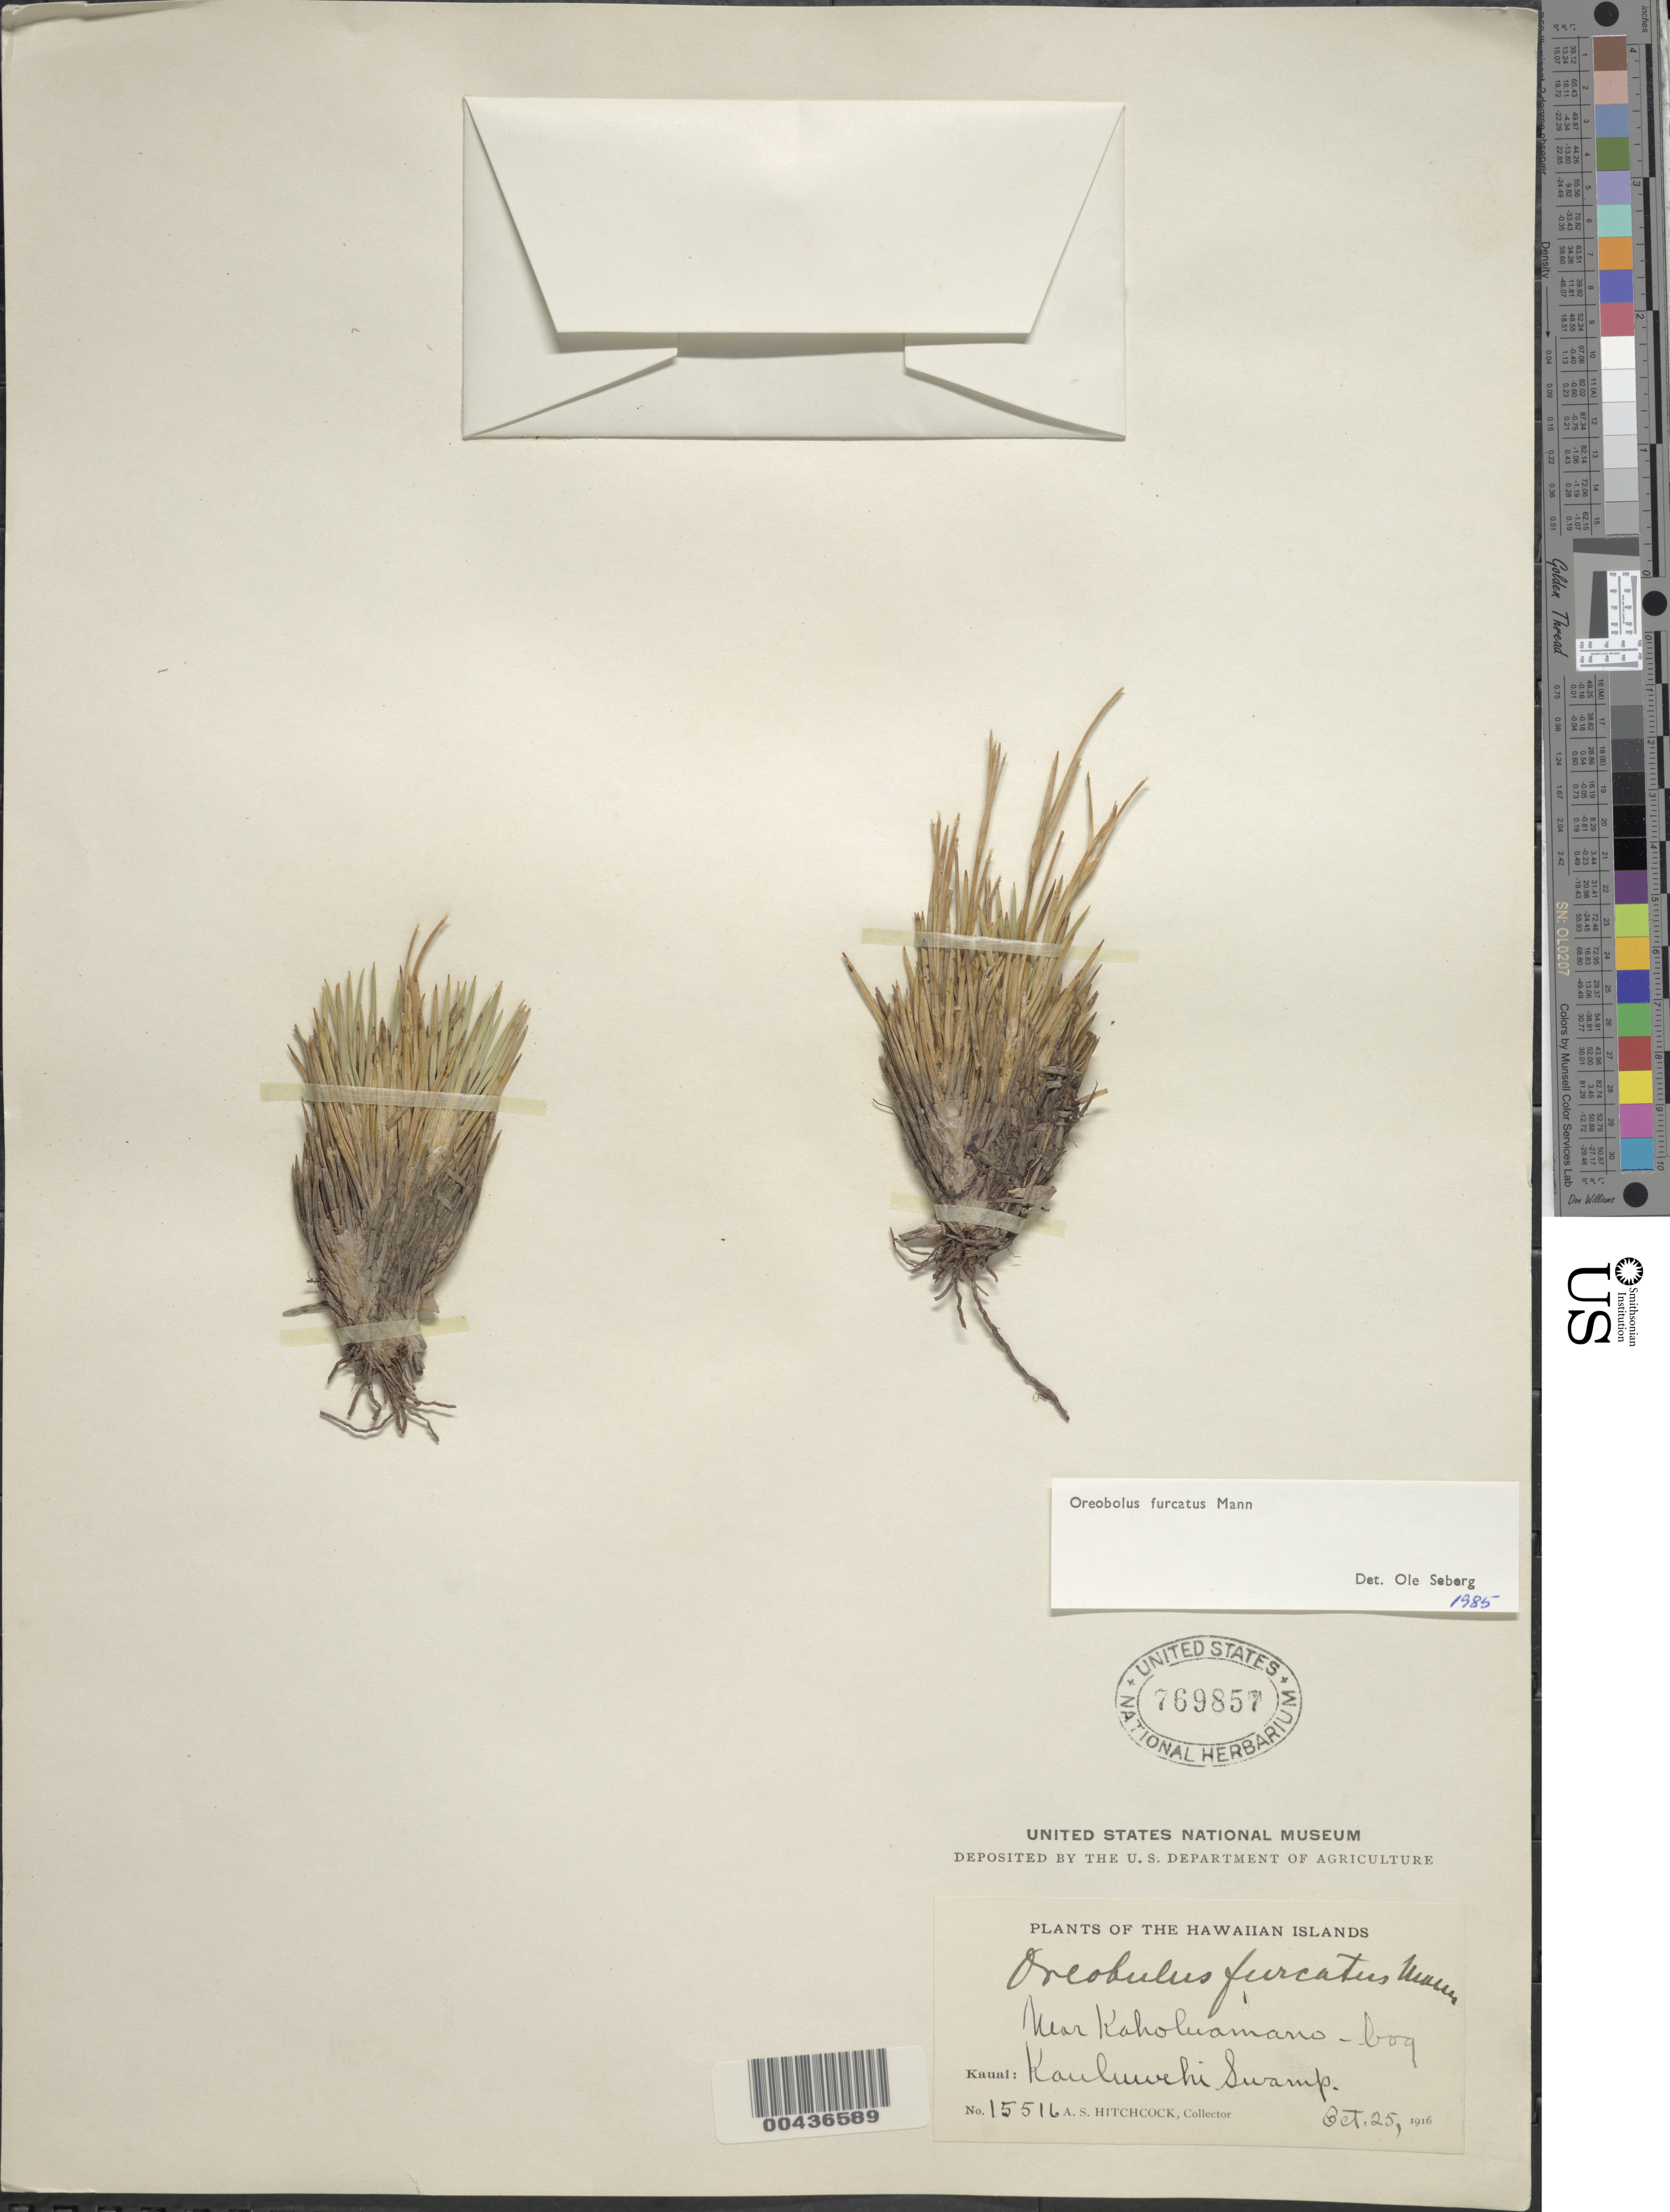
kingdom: Plantae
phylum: Tracheophyta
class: Liliopsida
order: Poales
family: Cyperaceae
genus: Oreobolus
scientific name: Oreobolus furcatus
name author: H. Mann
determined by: Seberg, O.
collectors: A. S. Hitchcock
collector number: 15516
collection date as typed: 25 Oct 1916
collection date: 1916-10-25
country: United States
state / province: Hawaii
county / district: Kauai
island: Kaua'i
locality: near Kaholuamano-bog; Kauluwehi Swamp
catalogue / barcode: US 769857